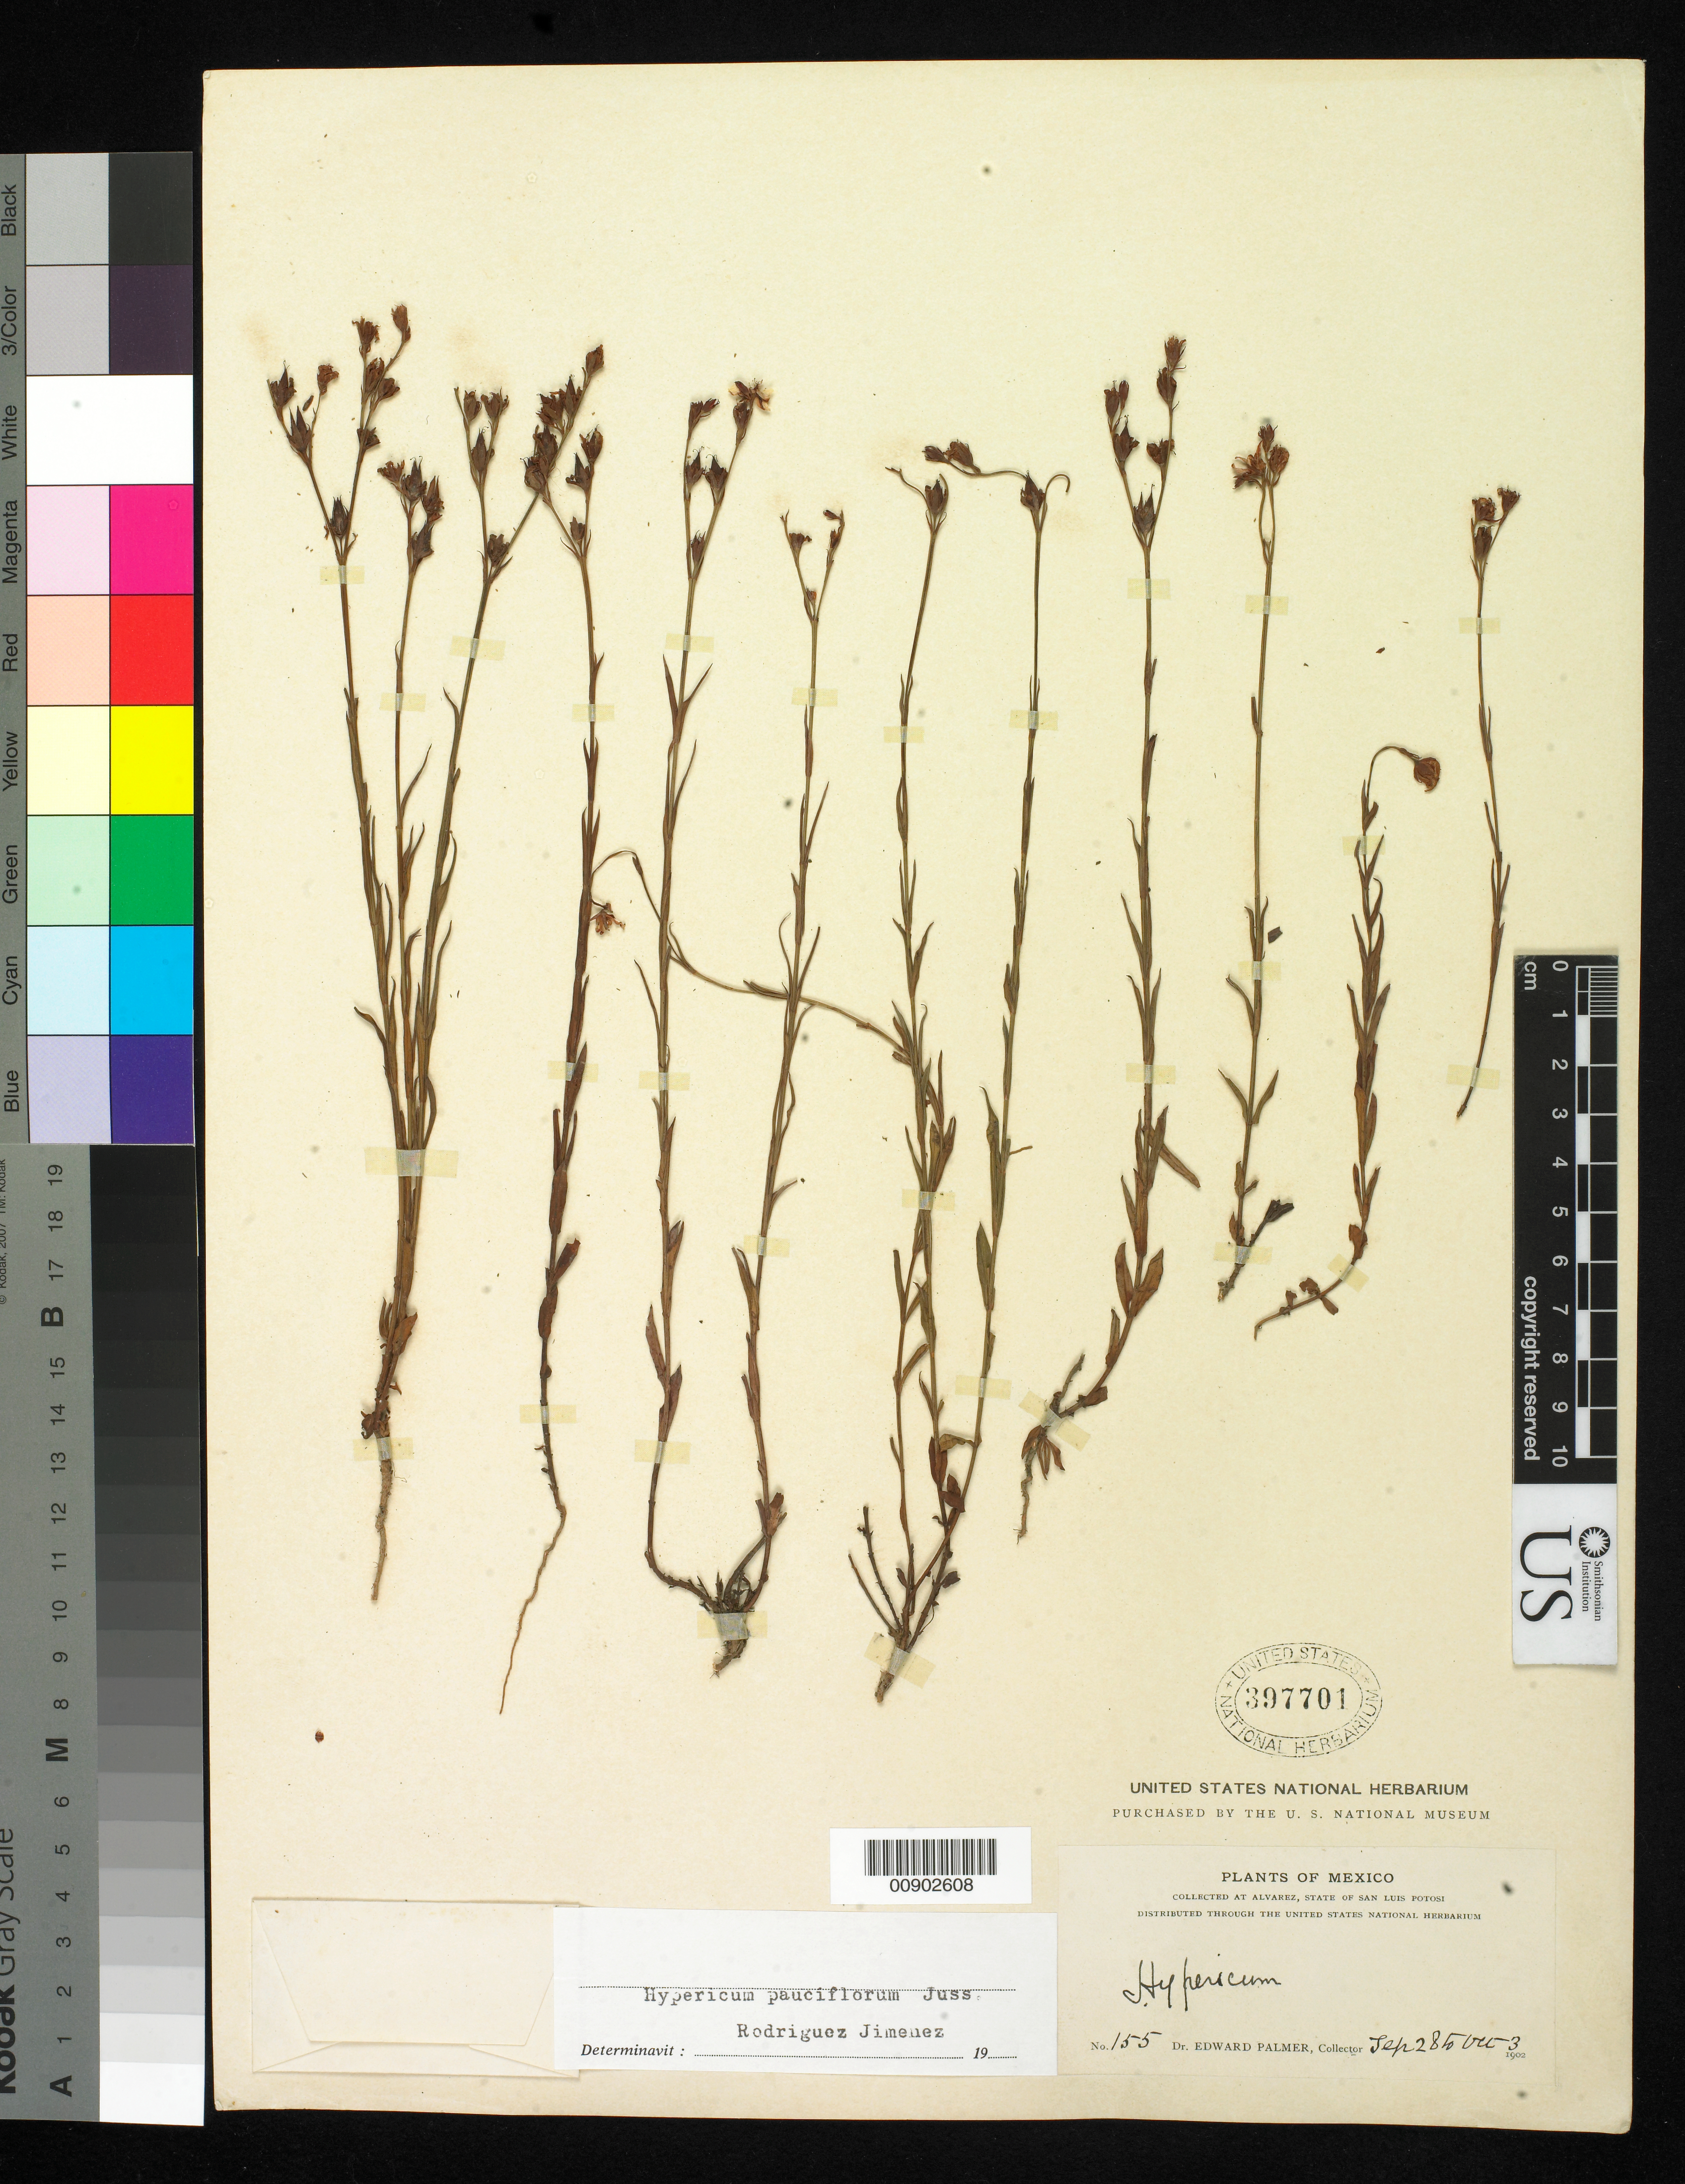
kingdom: Plantae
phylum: Tracheophyta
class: Magnoliopsida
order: Malpighiales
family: Hypericaceae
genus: Hypericum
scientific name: Hypericum pauciflorum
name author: Kunth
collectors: E. Palmer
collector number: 155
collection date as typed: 28 Sep 1902 to 03 Oct 1902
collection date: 1902-09-28/1902-10-03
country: Mexico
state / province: San Luis Potosí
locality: Alvarez, San Luis Potosí.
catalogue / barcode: US 397701